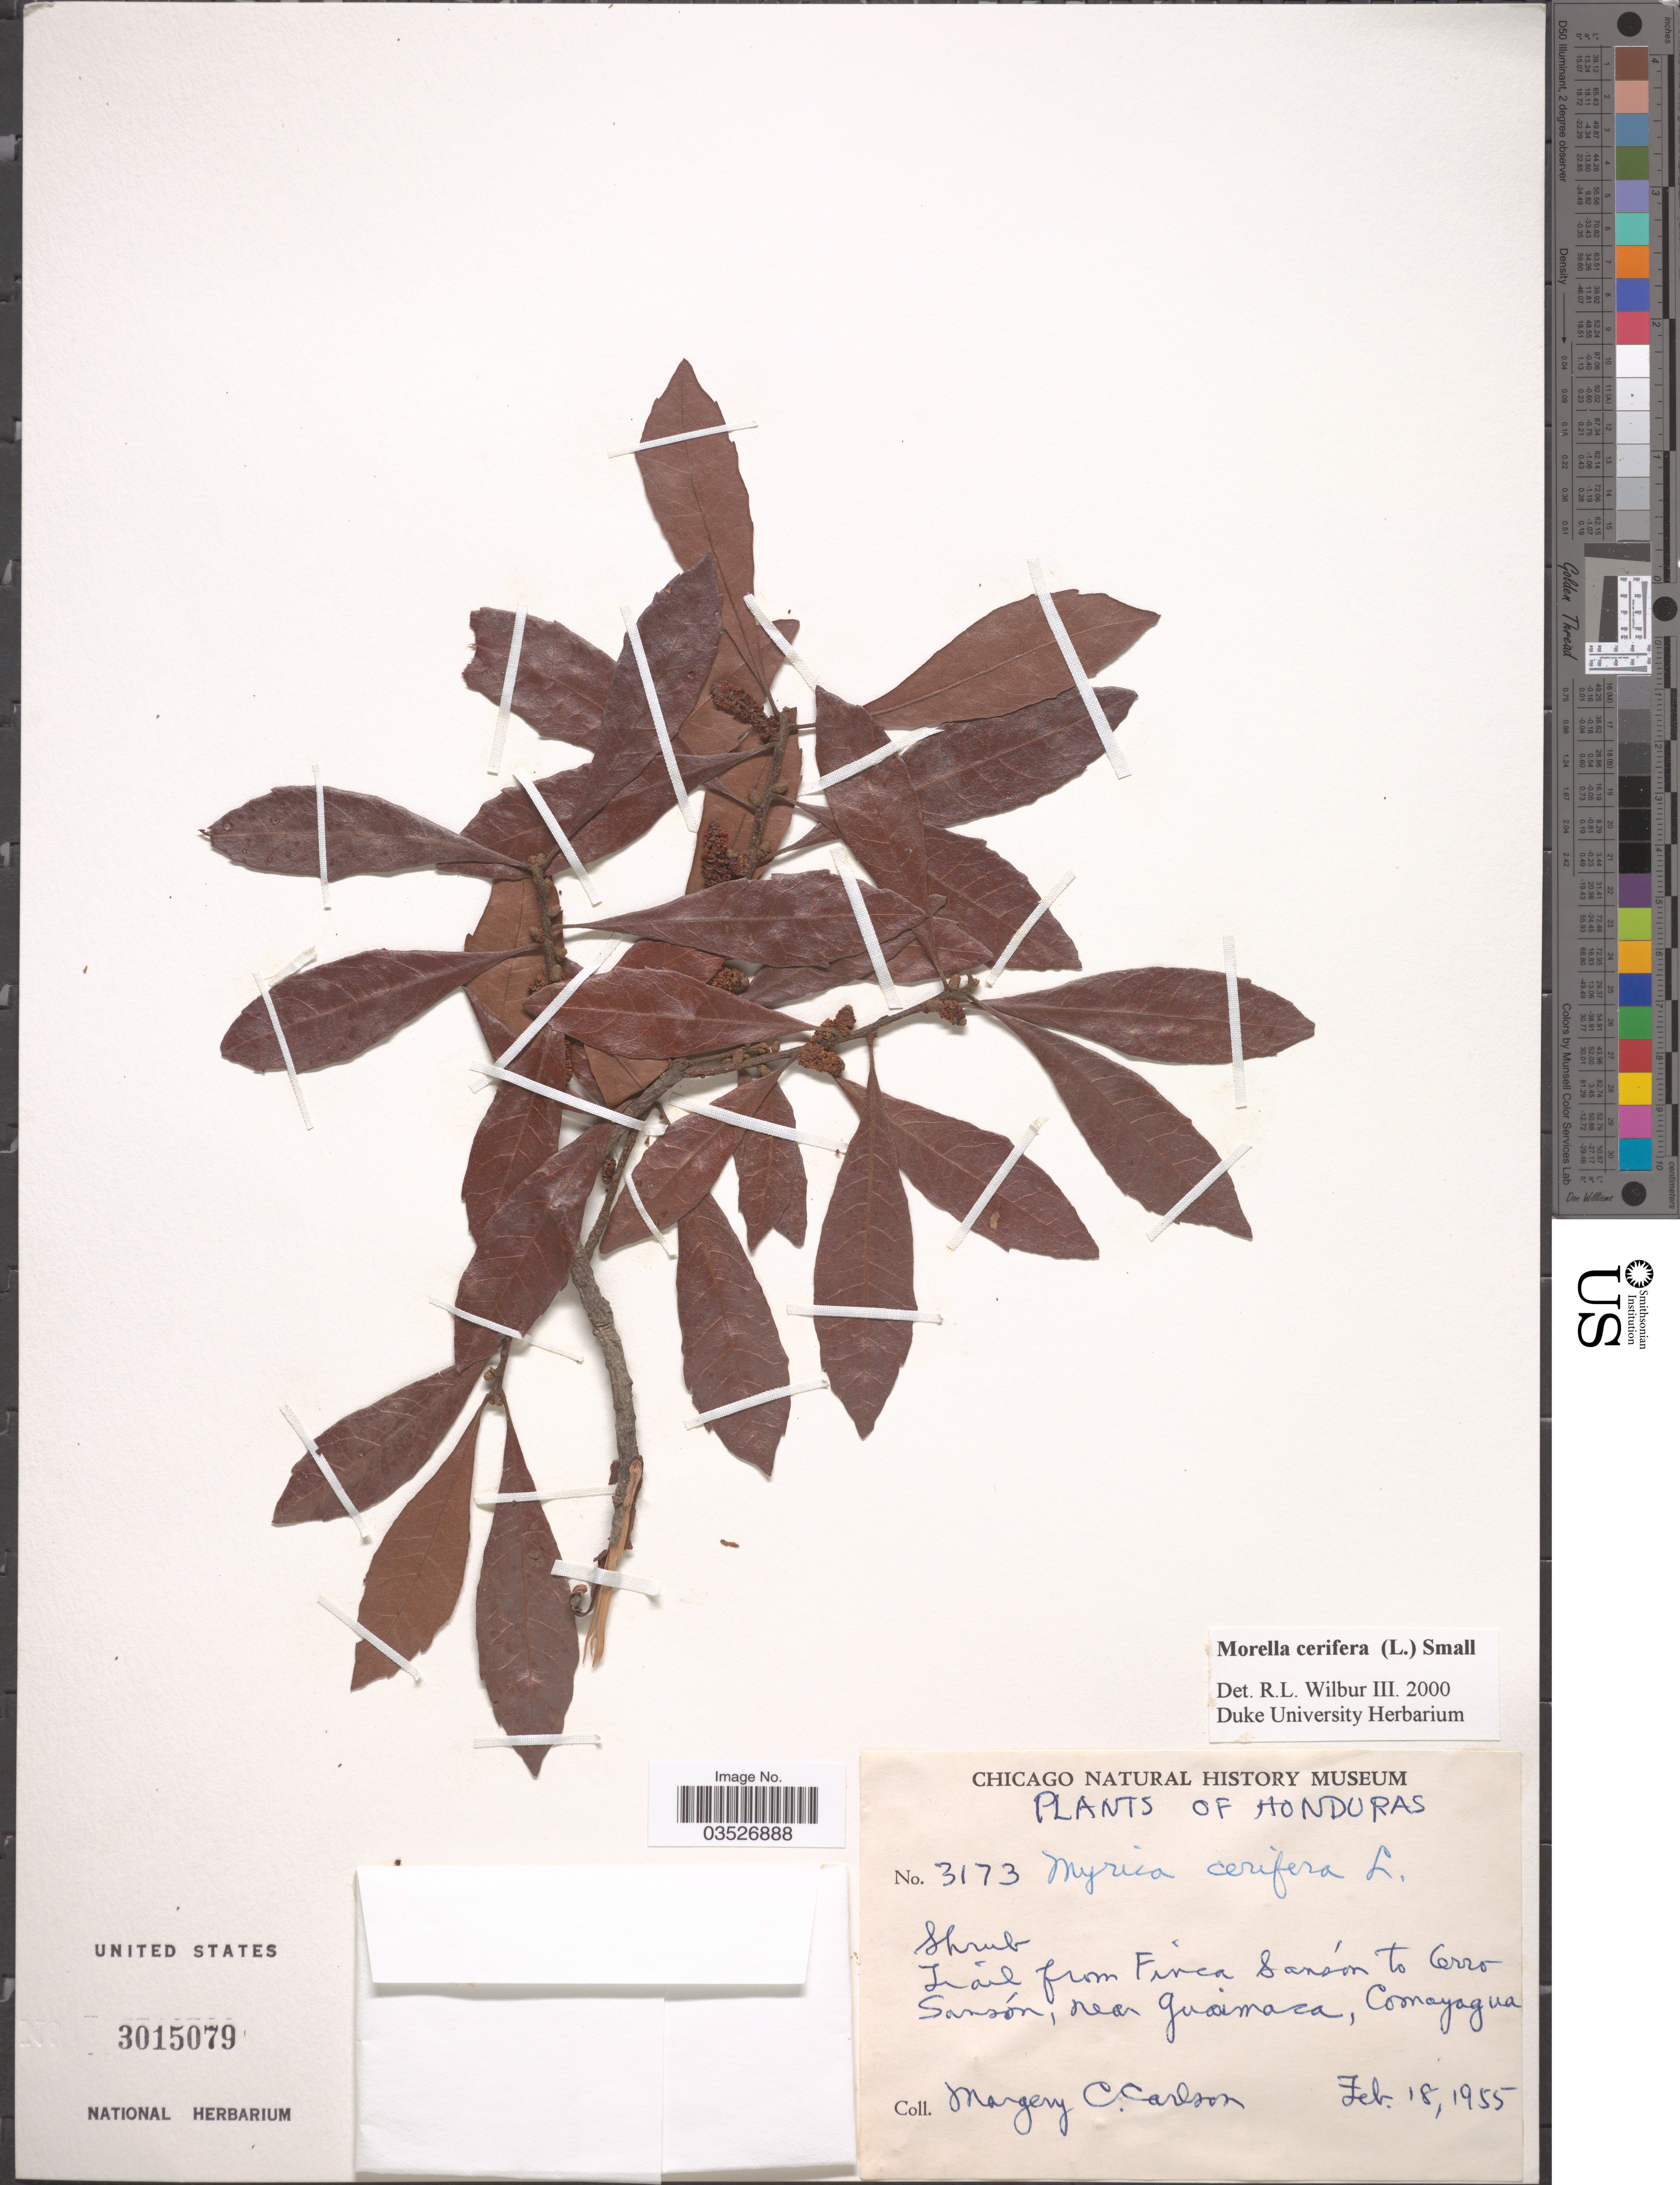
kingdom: Plantae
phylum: Tracheophyta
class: Magnoliopsida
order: Fagales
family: Myricaceae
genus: Morella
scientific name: Morella cerifera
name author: (L.) Small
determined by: Wilbur, R. L.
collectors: M. C. Carlson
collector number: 3173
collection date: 1955-02-18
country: Honduras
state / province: Comayagua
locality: Trail from Finca Sonsón to Cerro Sansón, Guaimaca.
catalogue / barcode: US 3015079